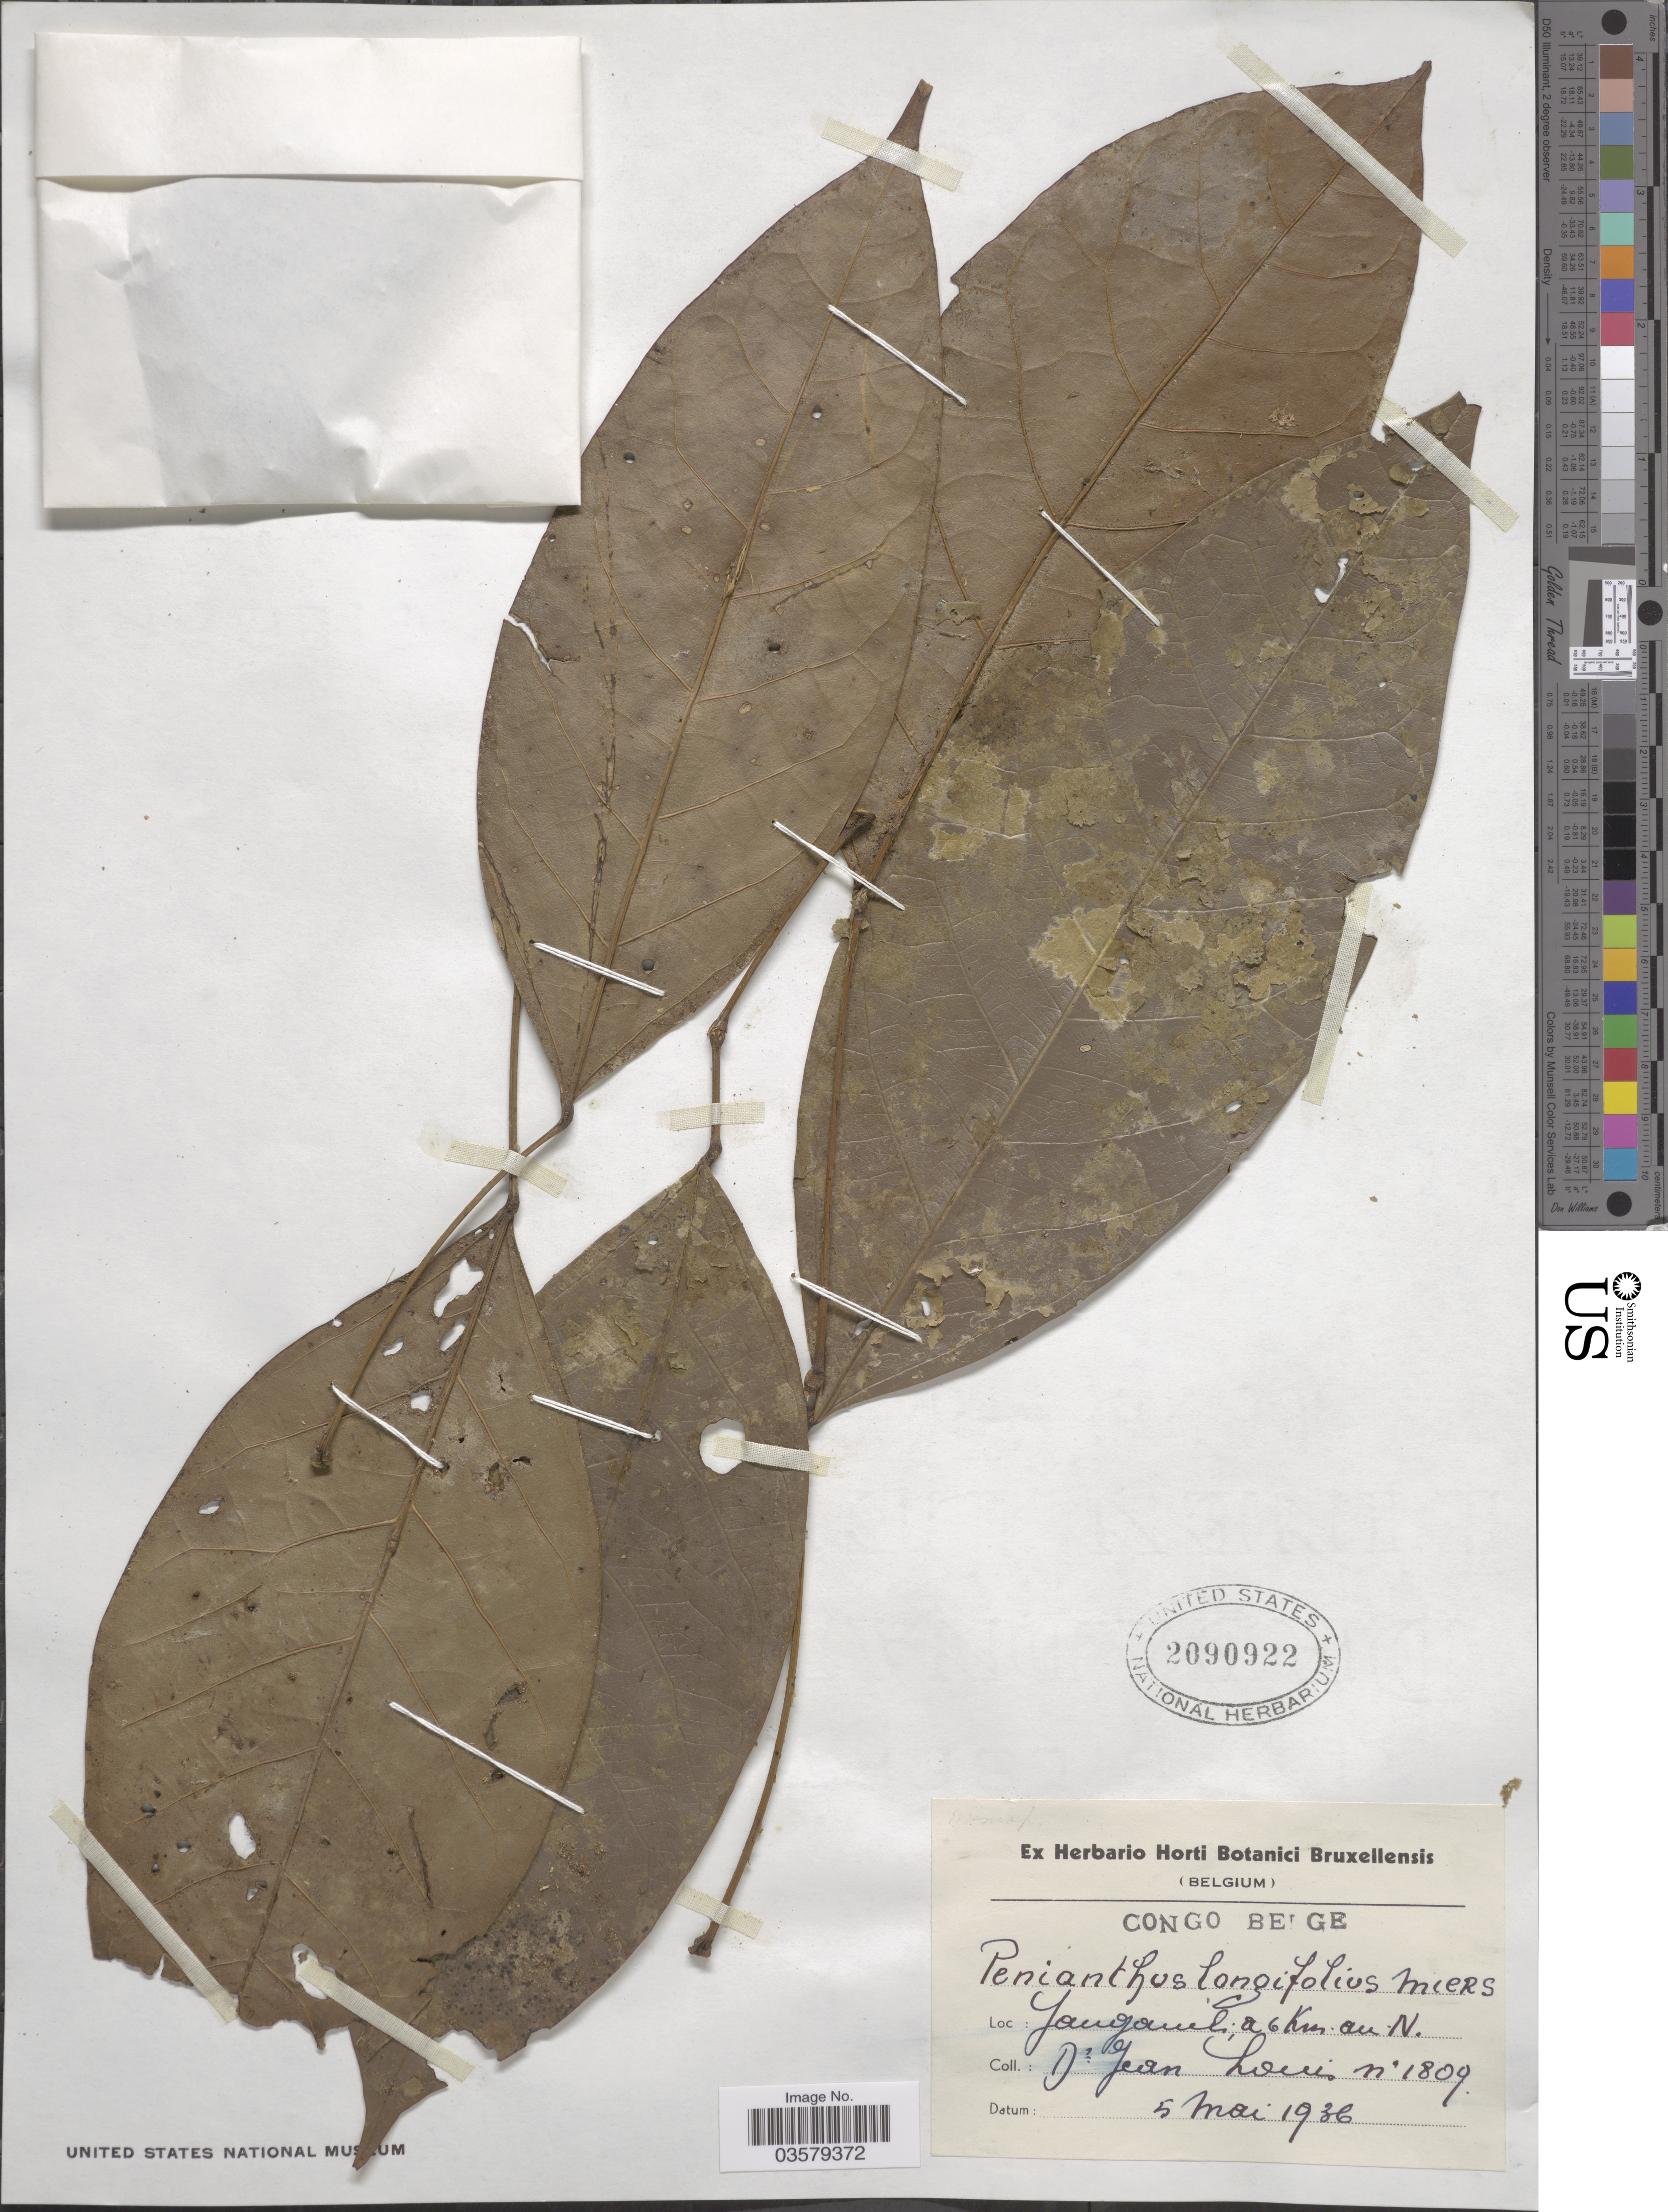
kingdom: Plantae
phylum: Tracheophyta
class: Magnoliopsida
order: Ranunculales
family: Menispermaceae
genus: Penianthus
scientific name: Penianthus longifolius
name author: Diels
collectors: J. Louis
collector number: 1809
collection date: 1936-05-05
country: Congo, Democratic Republic of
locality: Congo Belge. Yangambi; a 6 Km. au N.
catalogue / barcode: US 2090922